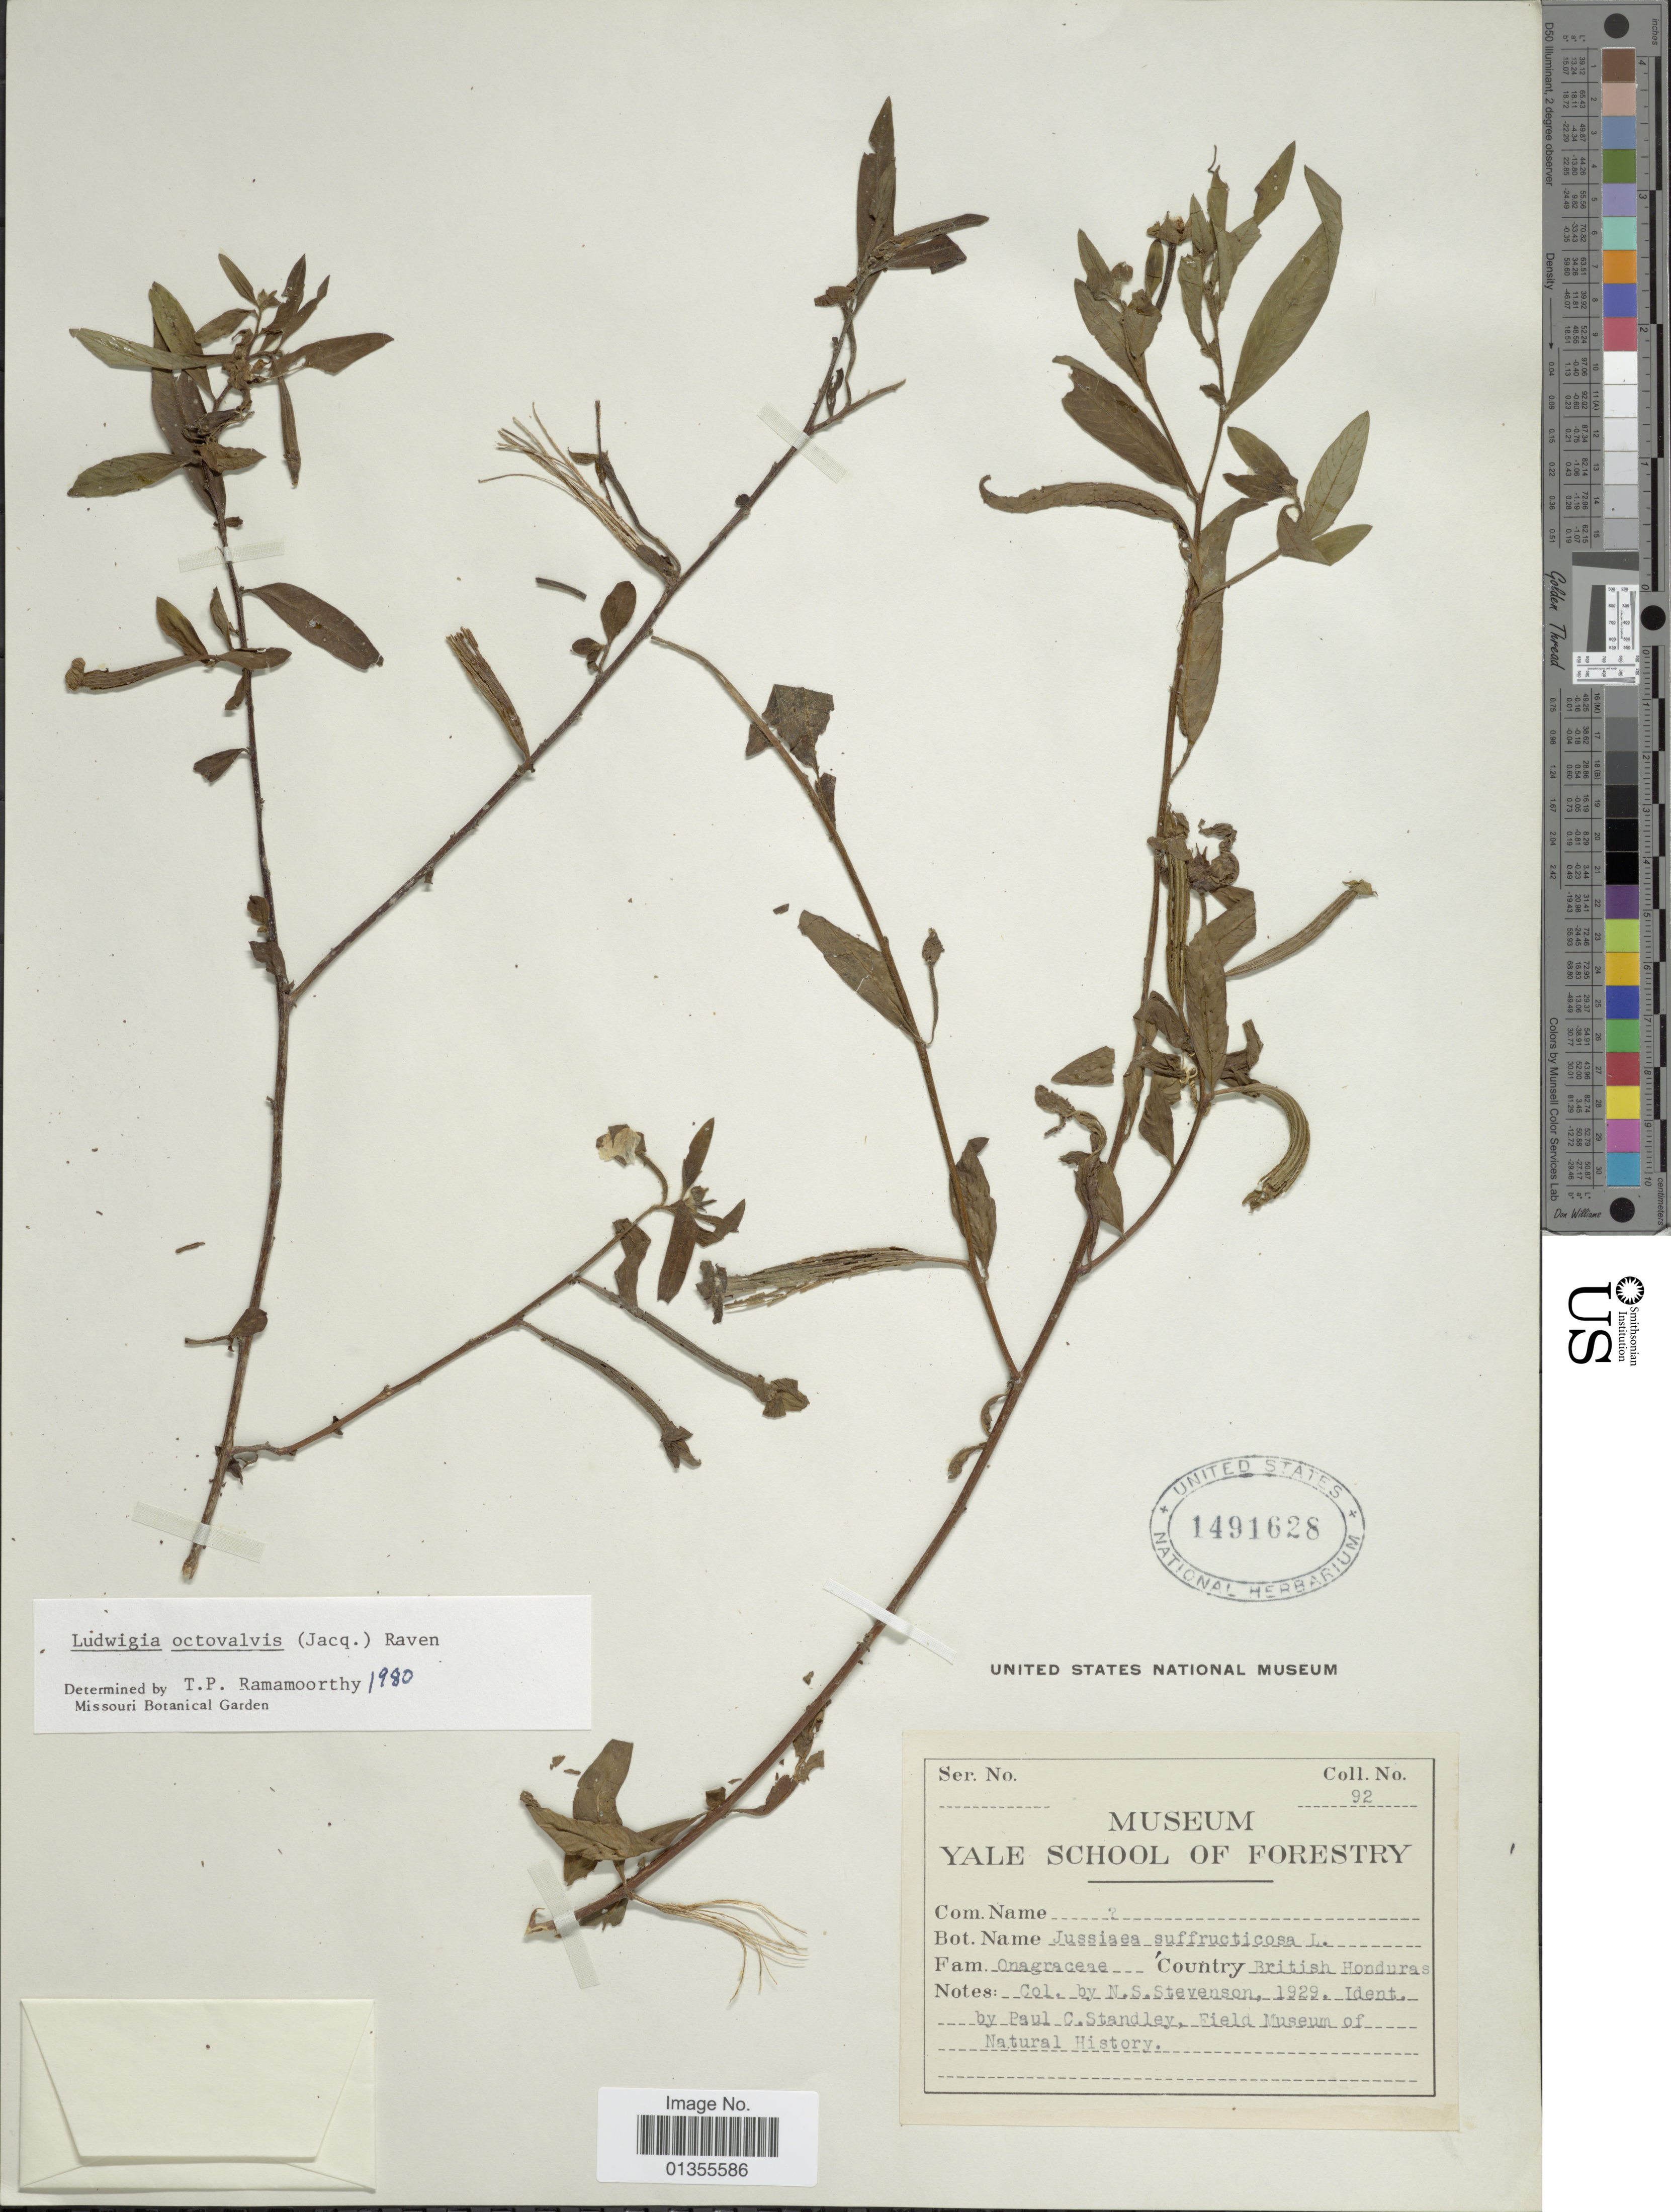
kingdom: Plantae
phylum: Tracheophyta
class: Magnoliopsida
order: Myrtales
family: Onagraceae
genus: Ludwigia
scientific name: Ludwigia octovalvis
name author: (Jacq.) P.H. Raven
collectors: N. Stevenson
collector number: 92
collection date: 1929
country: Belize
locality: British Honduras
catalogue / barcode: US 1491628